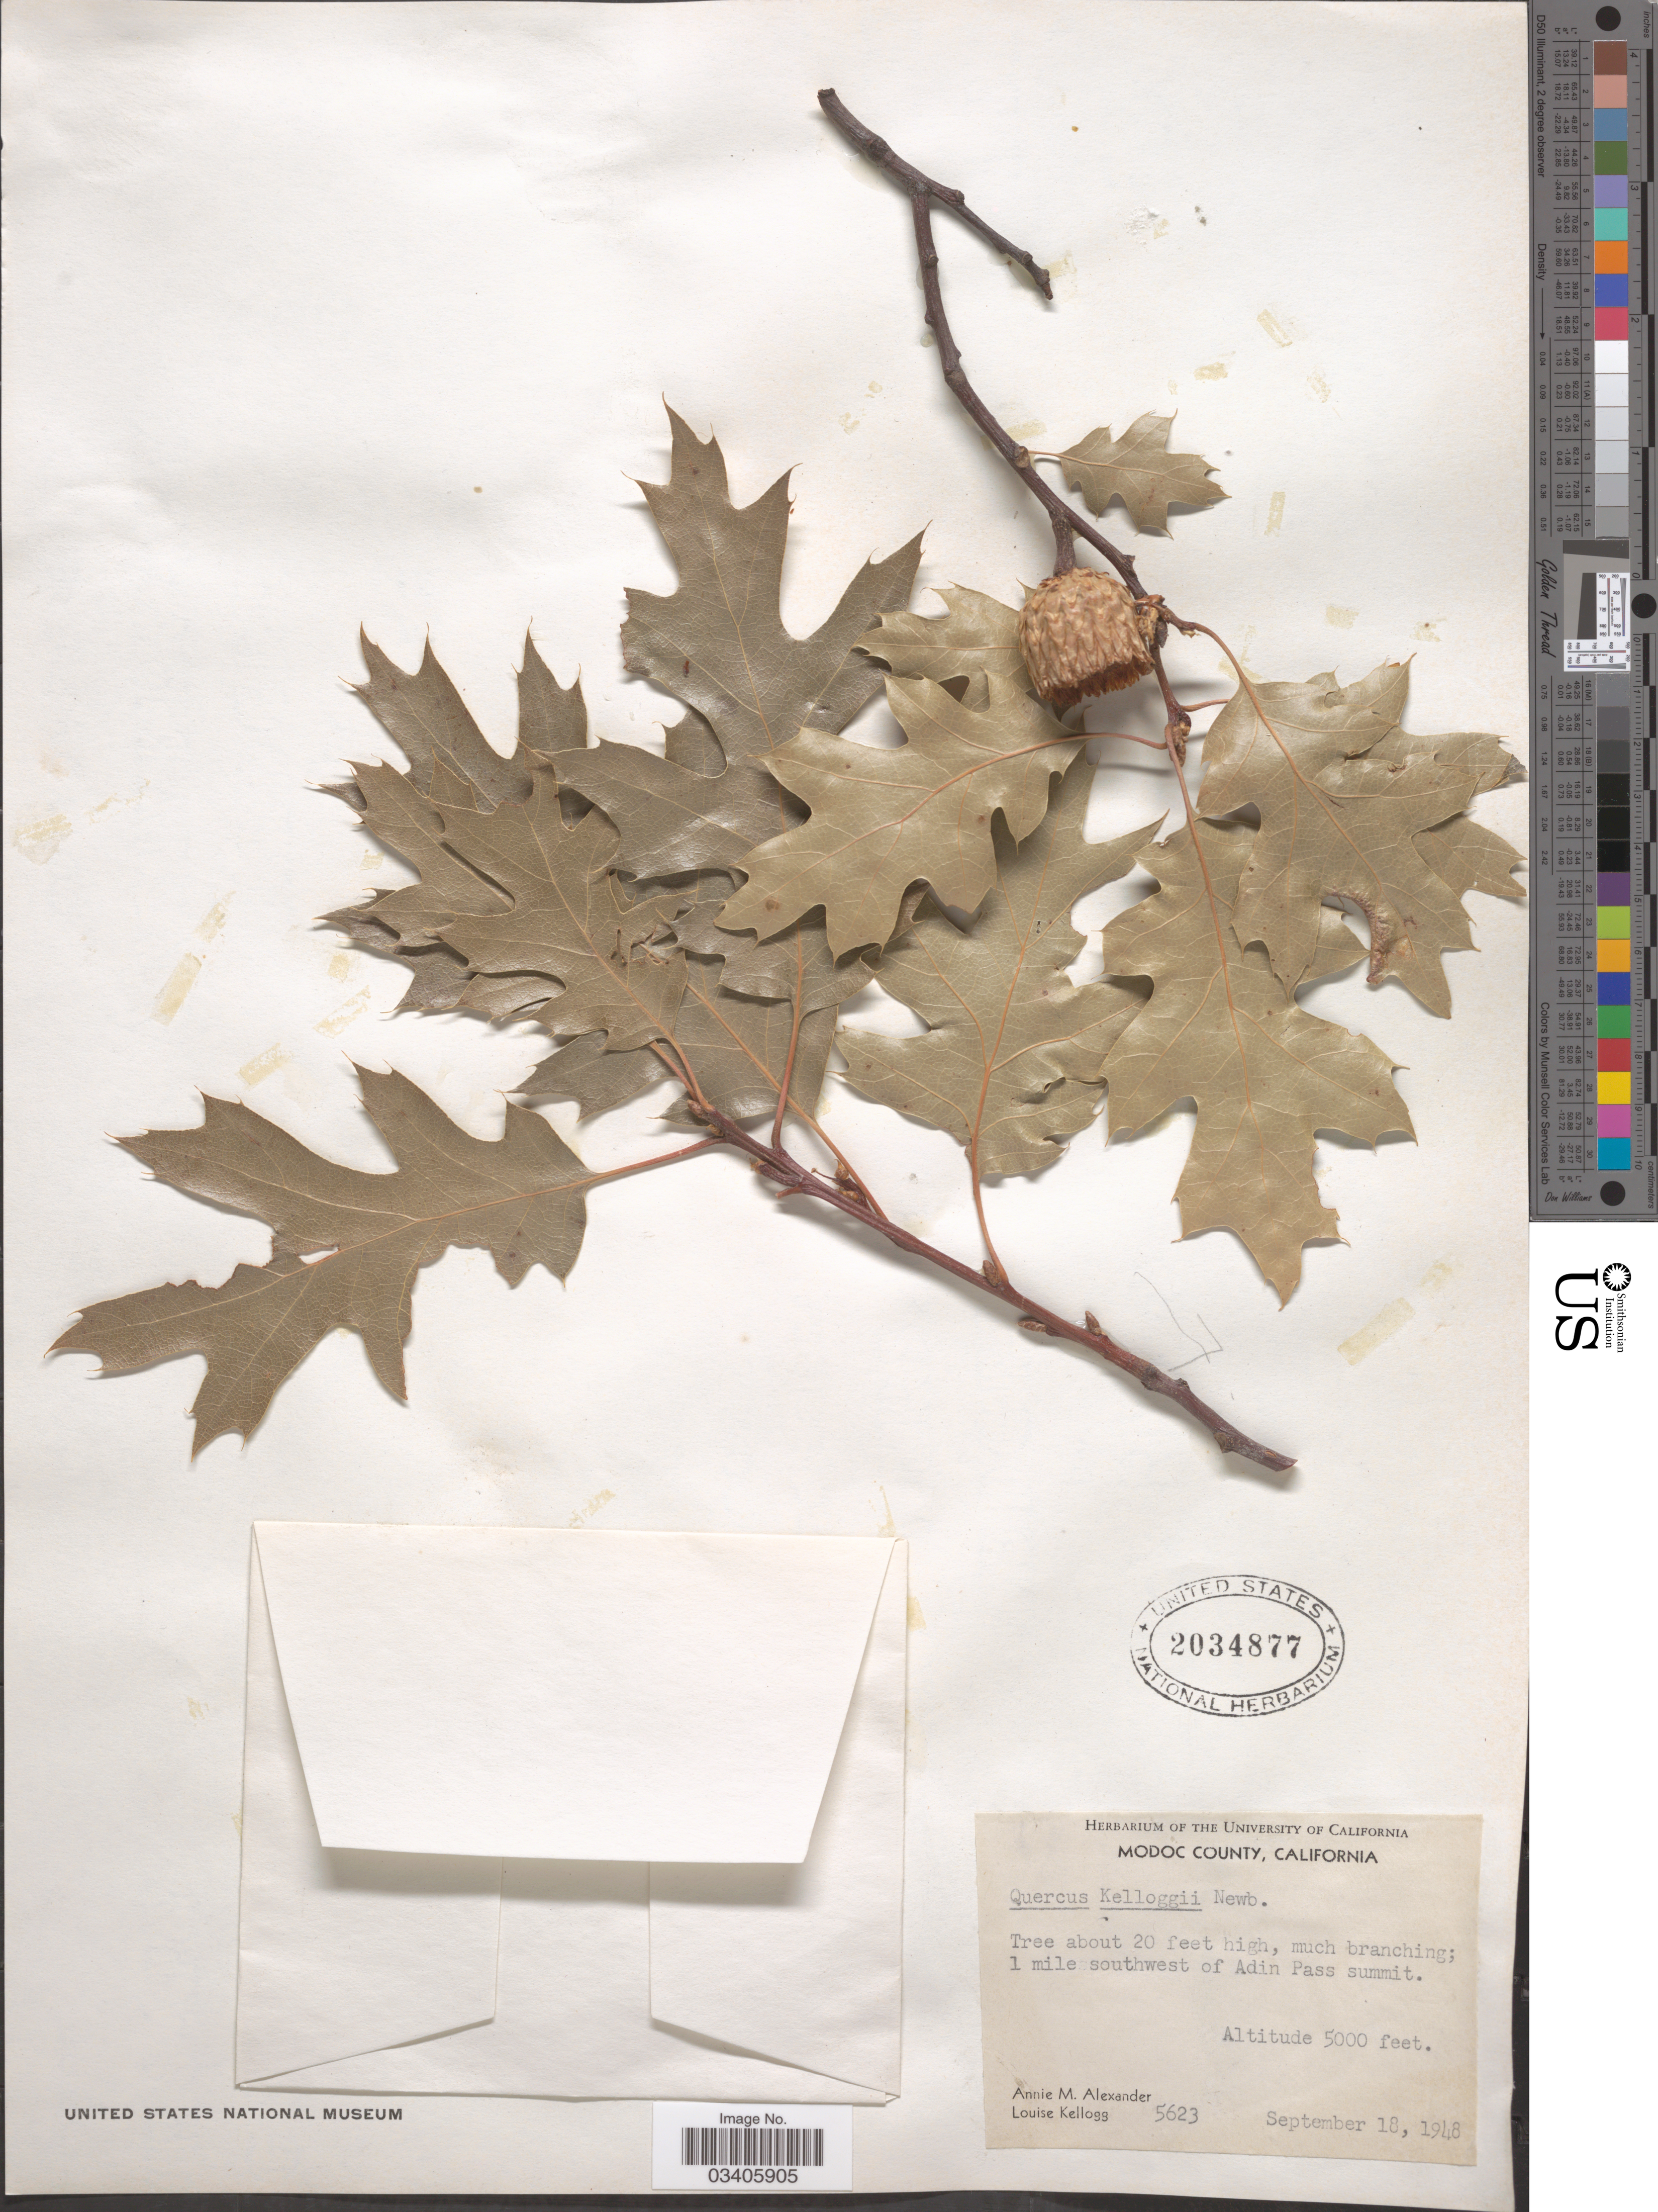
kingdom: Plantae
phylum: Tracheophyta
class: Magnoliopsida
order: Fagales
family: Fagaceae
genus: Quercus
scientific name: Quercus kelloggii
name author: Newb.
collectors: A. M. Alexander & L. Kellogg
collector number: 5623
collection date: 1948-09-18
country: United States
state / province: California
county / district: Modoc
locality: Modoc County. 1 mile southwest of Adin Pass summit.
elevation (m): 1524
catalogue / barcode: US 2034877